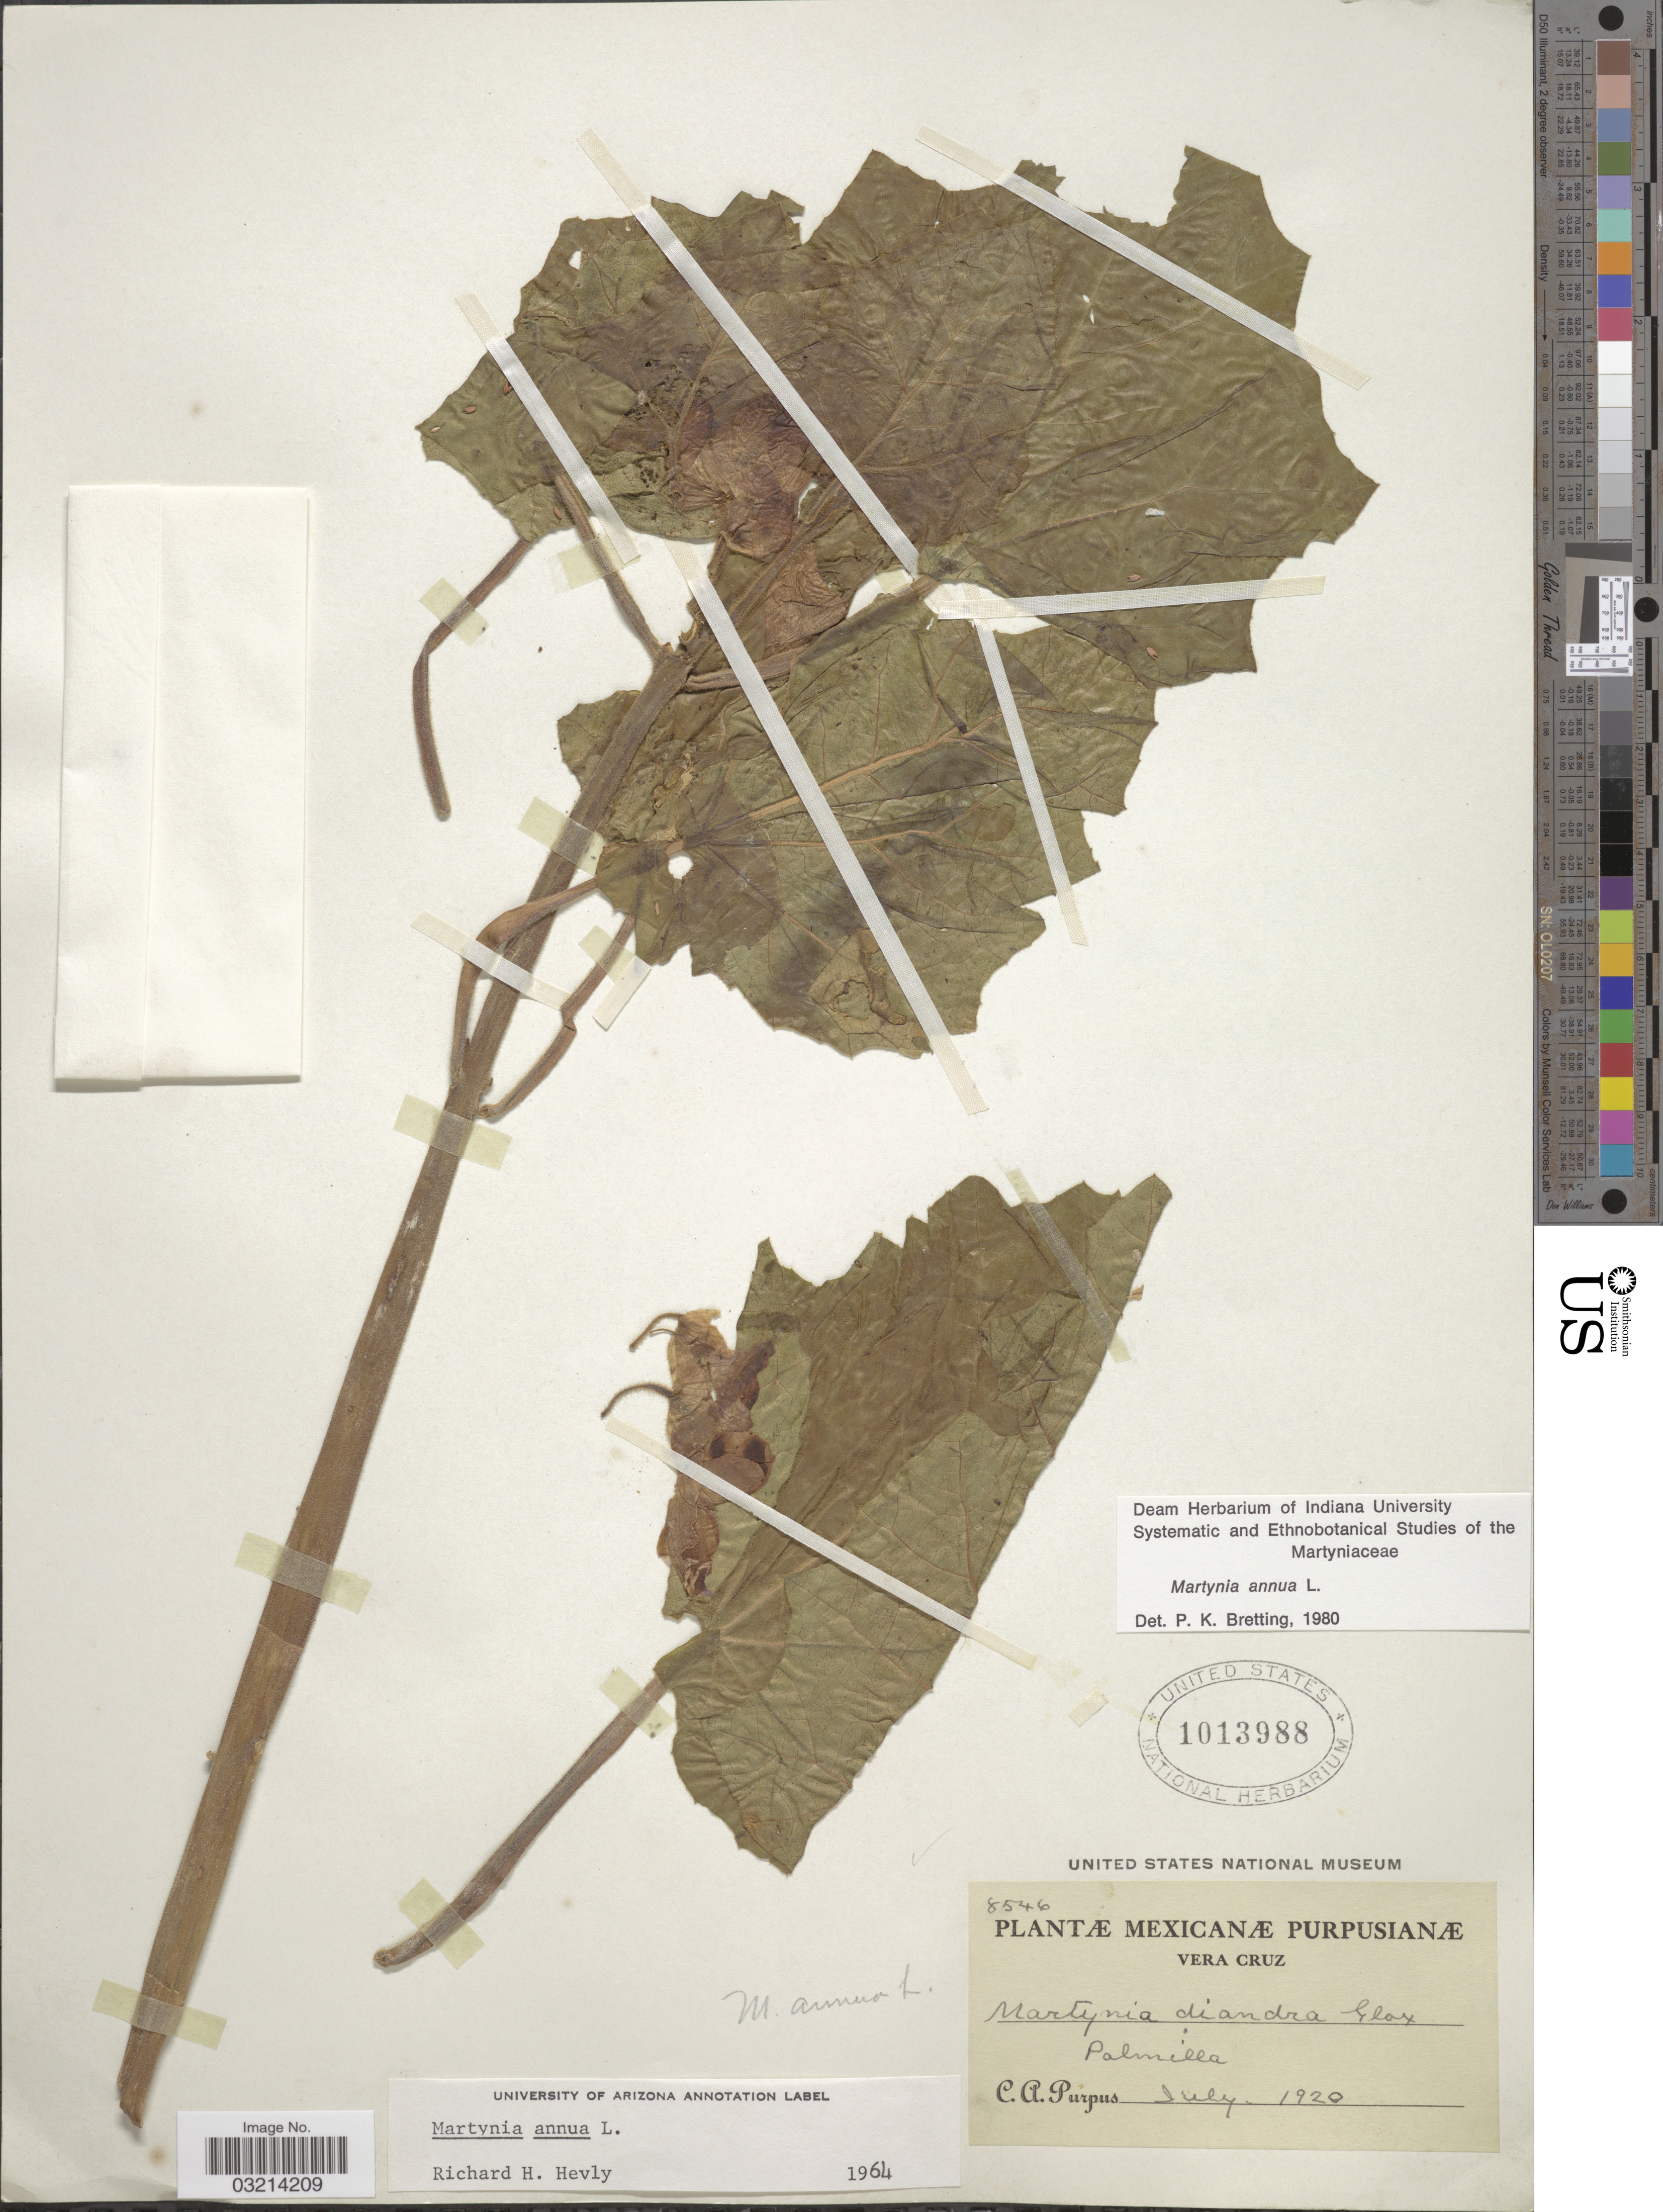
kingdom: Plantae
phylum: Tracheophyta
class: Magnoliopsida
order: Lamiales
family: Martyniaceae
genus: Martynia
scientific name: Martynia annua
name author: L.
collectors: C. A. Purpus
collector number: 8546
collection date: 1920-07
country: Mexico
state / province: Veracruz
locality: Vera Cruz. Palmilla.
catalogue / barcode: US 1013988